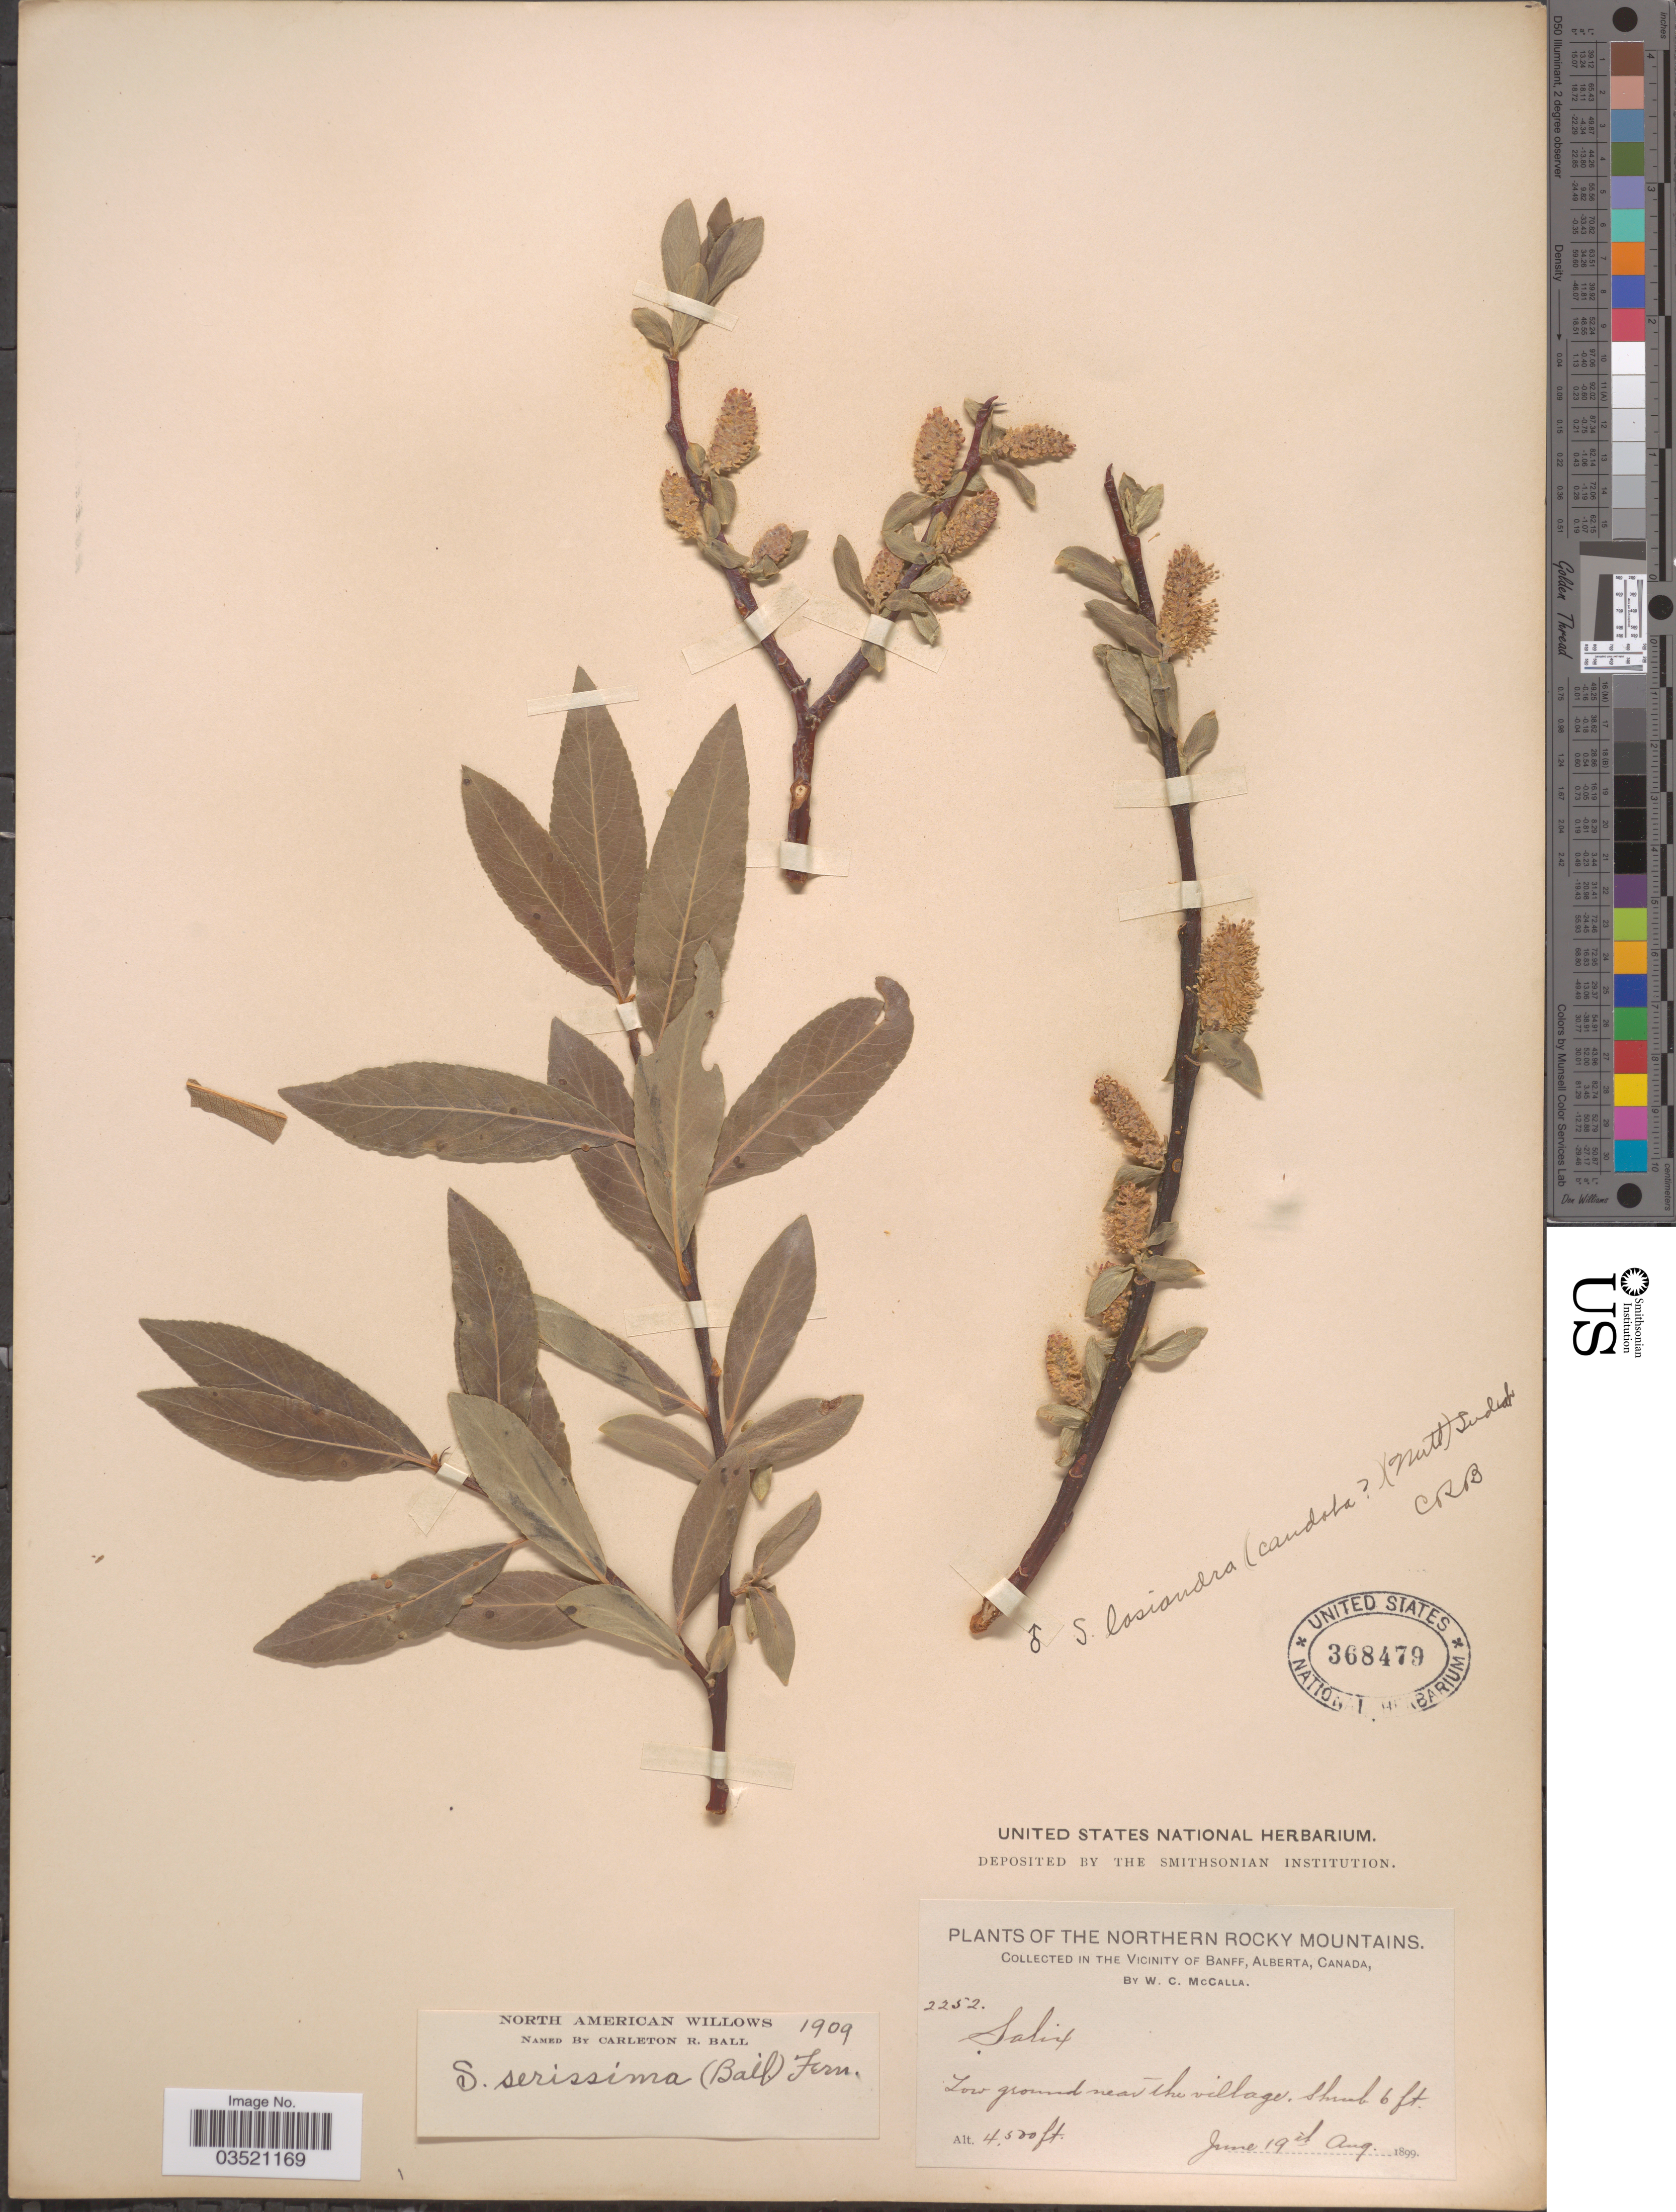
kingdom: Plantae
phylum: Tracheophyta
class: Magnoliopsida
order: Malpighiales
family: Salicaceae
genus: Salix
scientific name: Salix serissima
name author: (L.H. Bailey) Fernald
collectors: W. McCalla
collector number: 2252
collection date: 1899-06-19/1899-08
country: Canada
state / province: Alberta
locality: The Northern Rocky Mountains. In the vicinity of Banff. Low ground near the village.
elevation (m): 1372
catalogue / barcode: US 368479